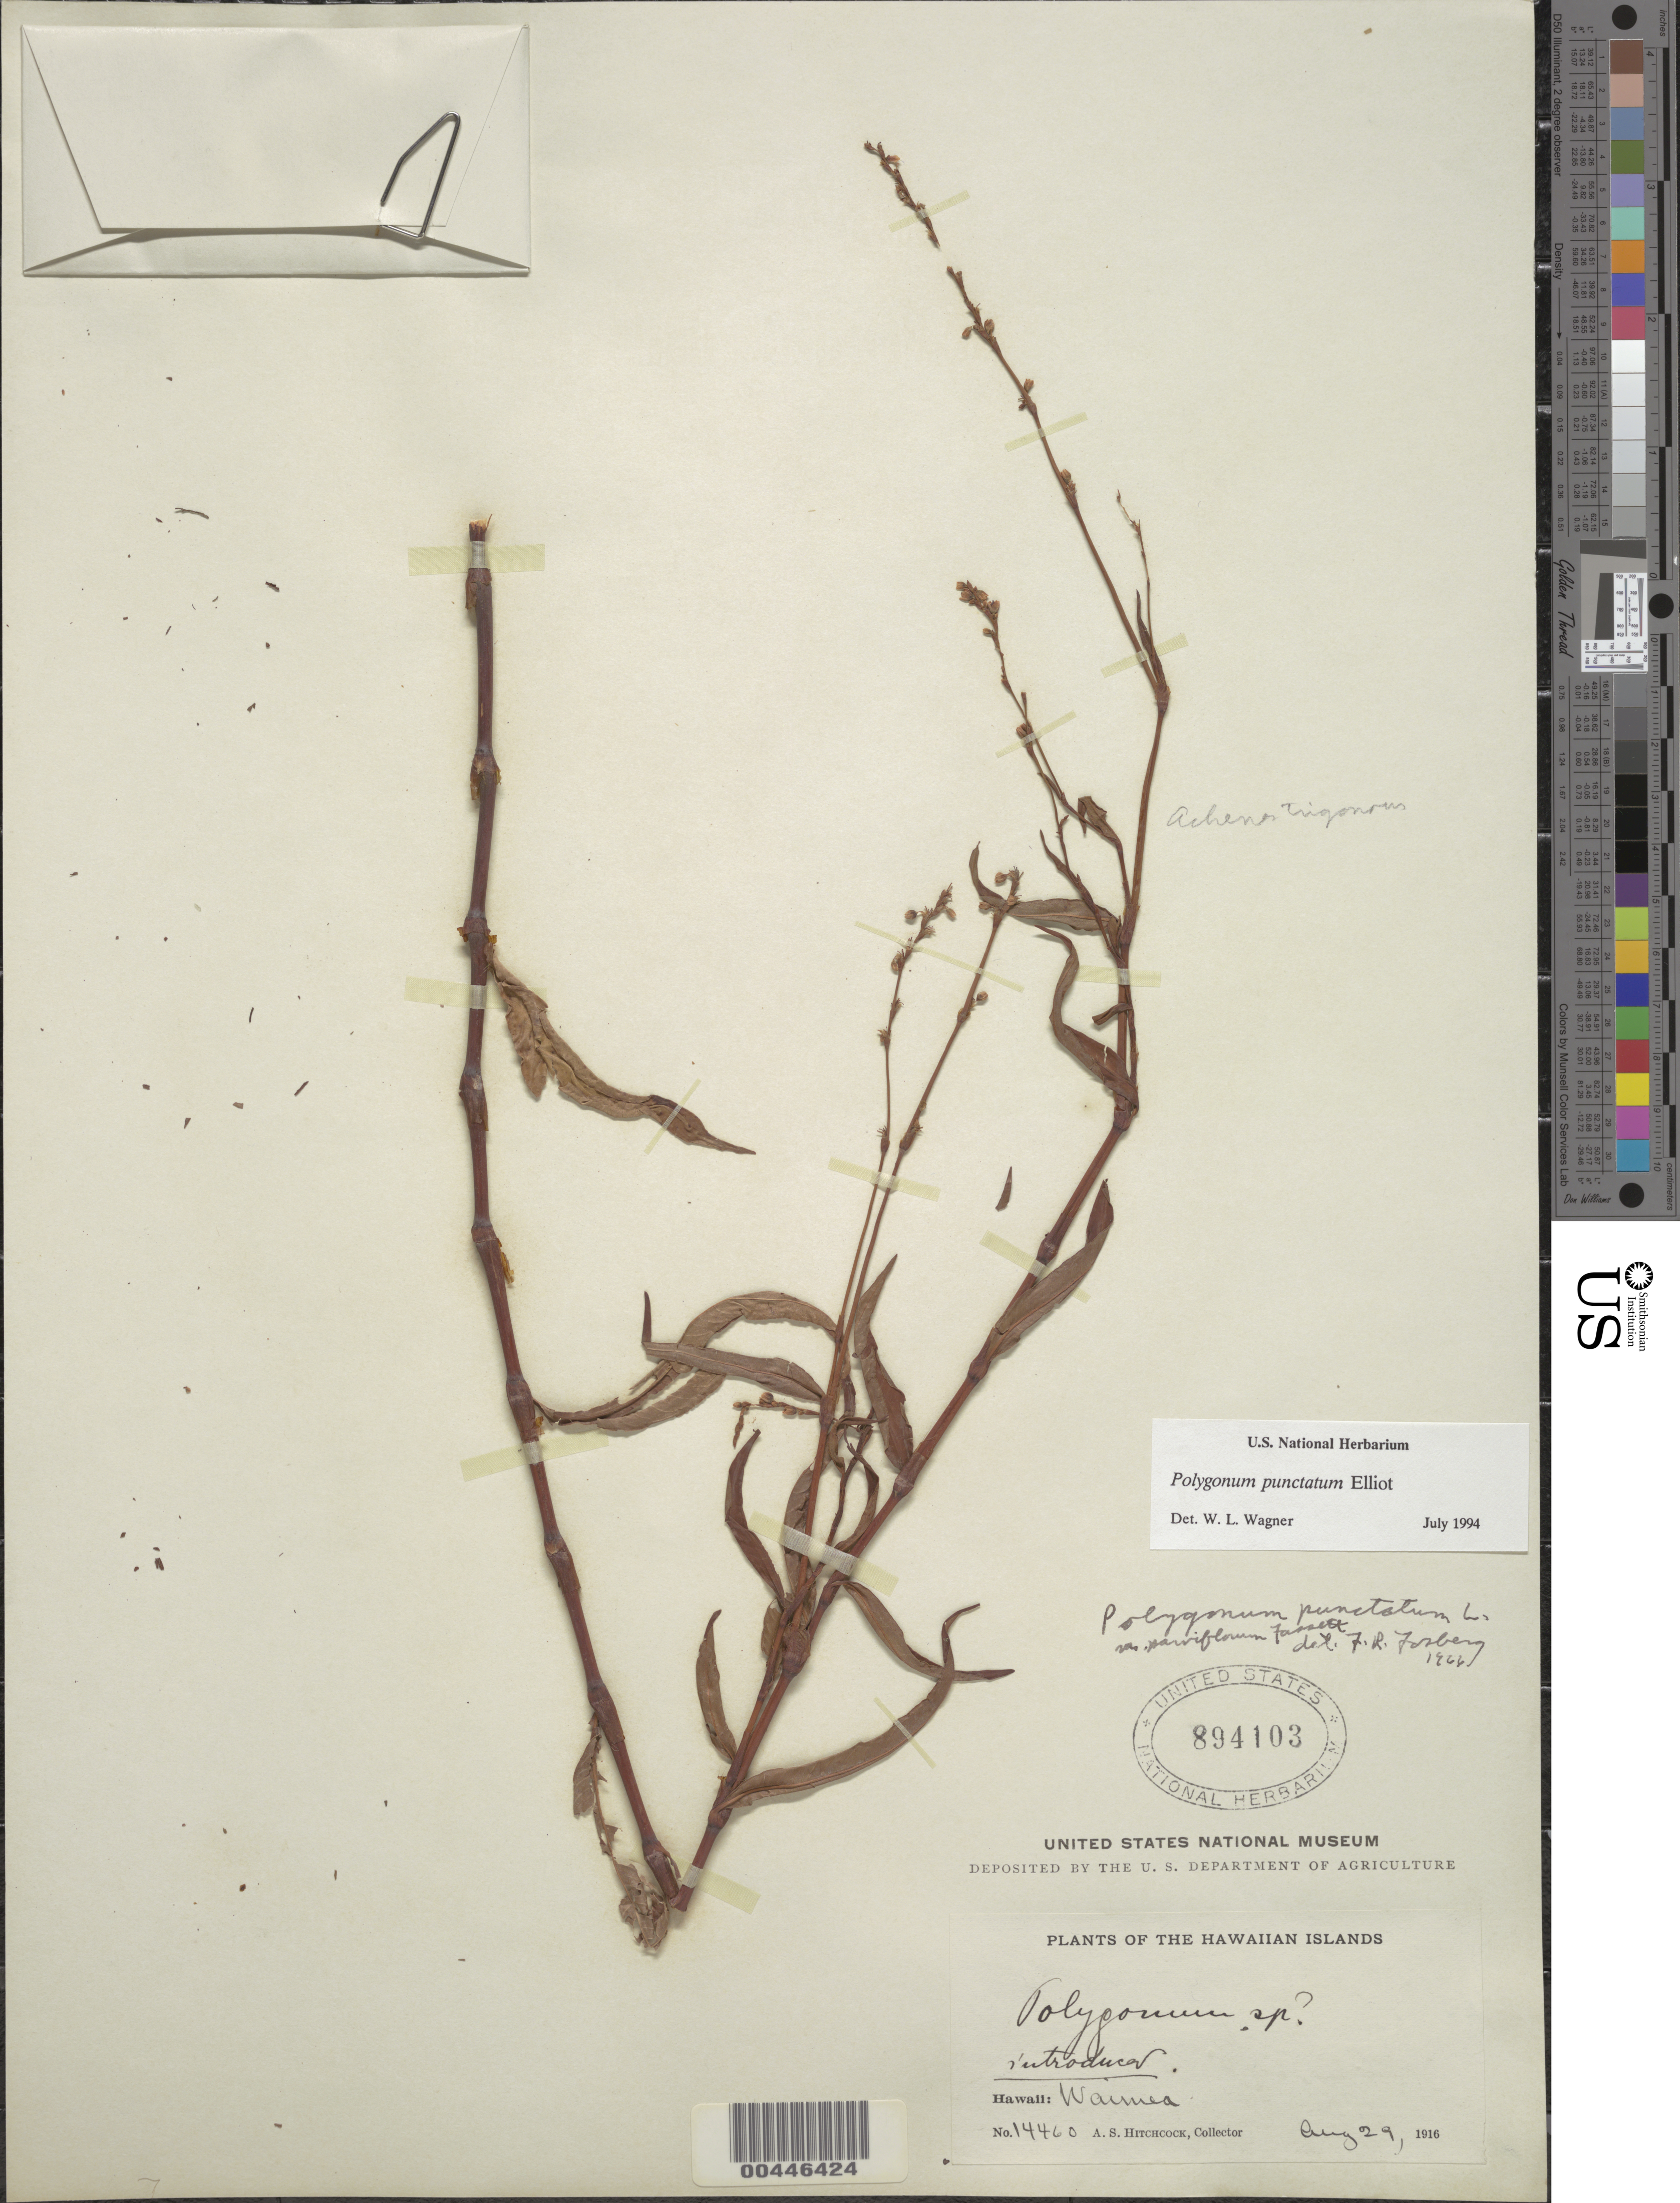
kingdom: Plantae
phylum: Tracheophyta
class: Magnoliopsida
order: Caryophyllales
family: Polygonaceae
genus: Persicaria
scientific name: Persicaria punctata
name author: (Elliott) Small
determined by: Wagner, W. L., (BOT), Smithsonian Institution - National Museum of Natural History (UNITED STATES)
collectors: A. S. Hitchcock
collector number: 14460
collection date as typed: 29 Aug 1916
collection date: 1916-08-29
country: United States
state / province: Hawaii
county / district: Kauai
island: Kaua'i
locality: Waimea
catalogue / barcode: US 894103